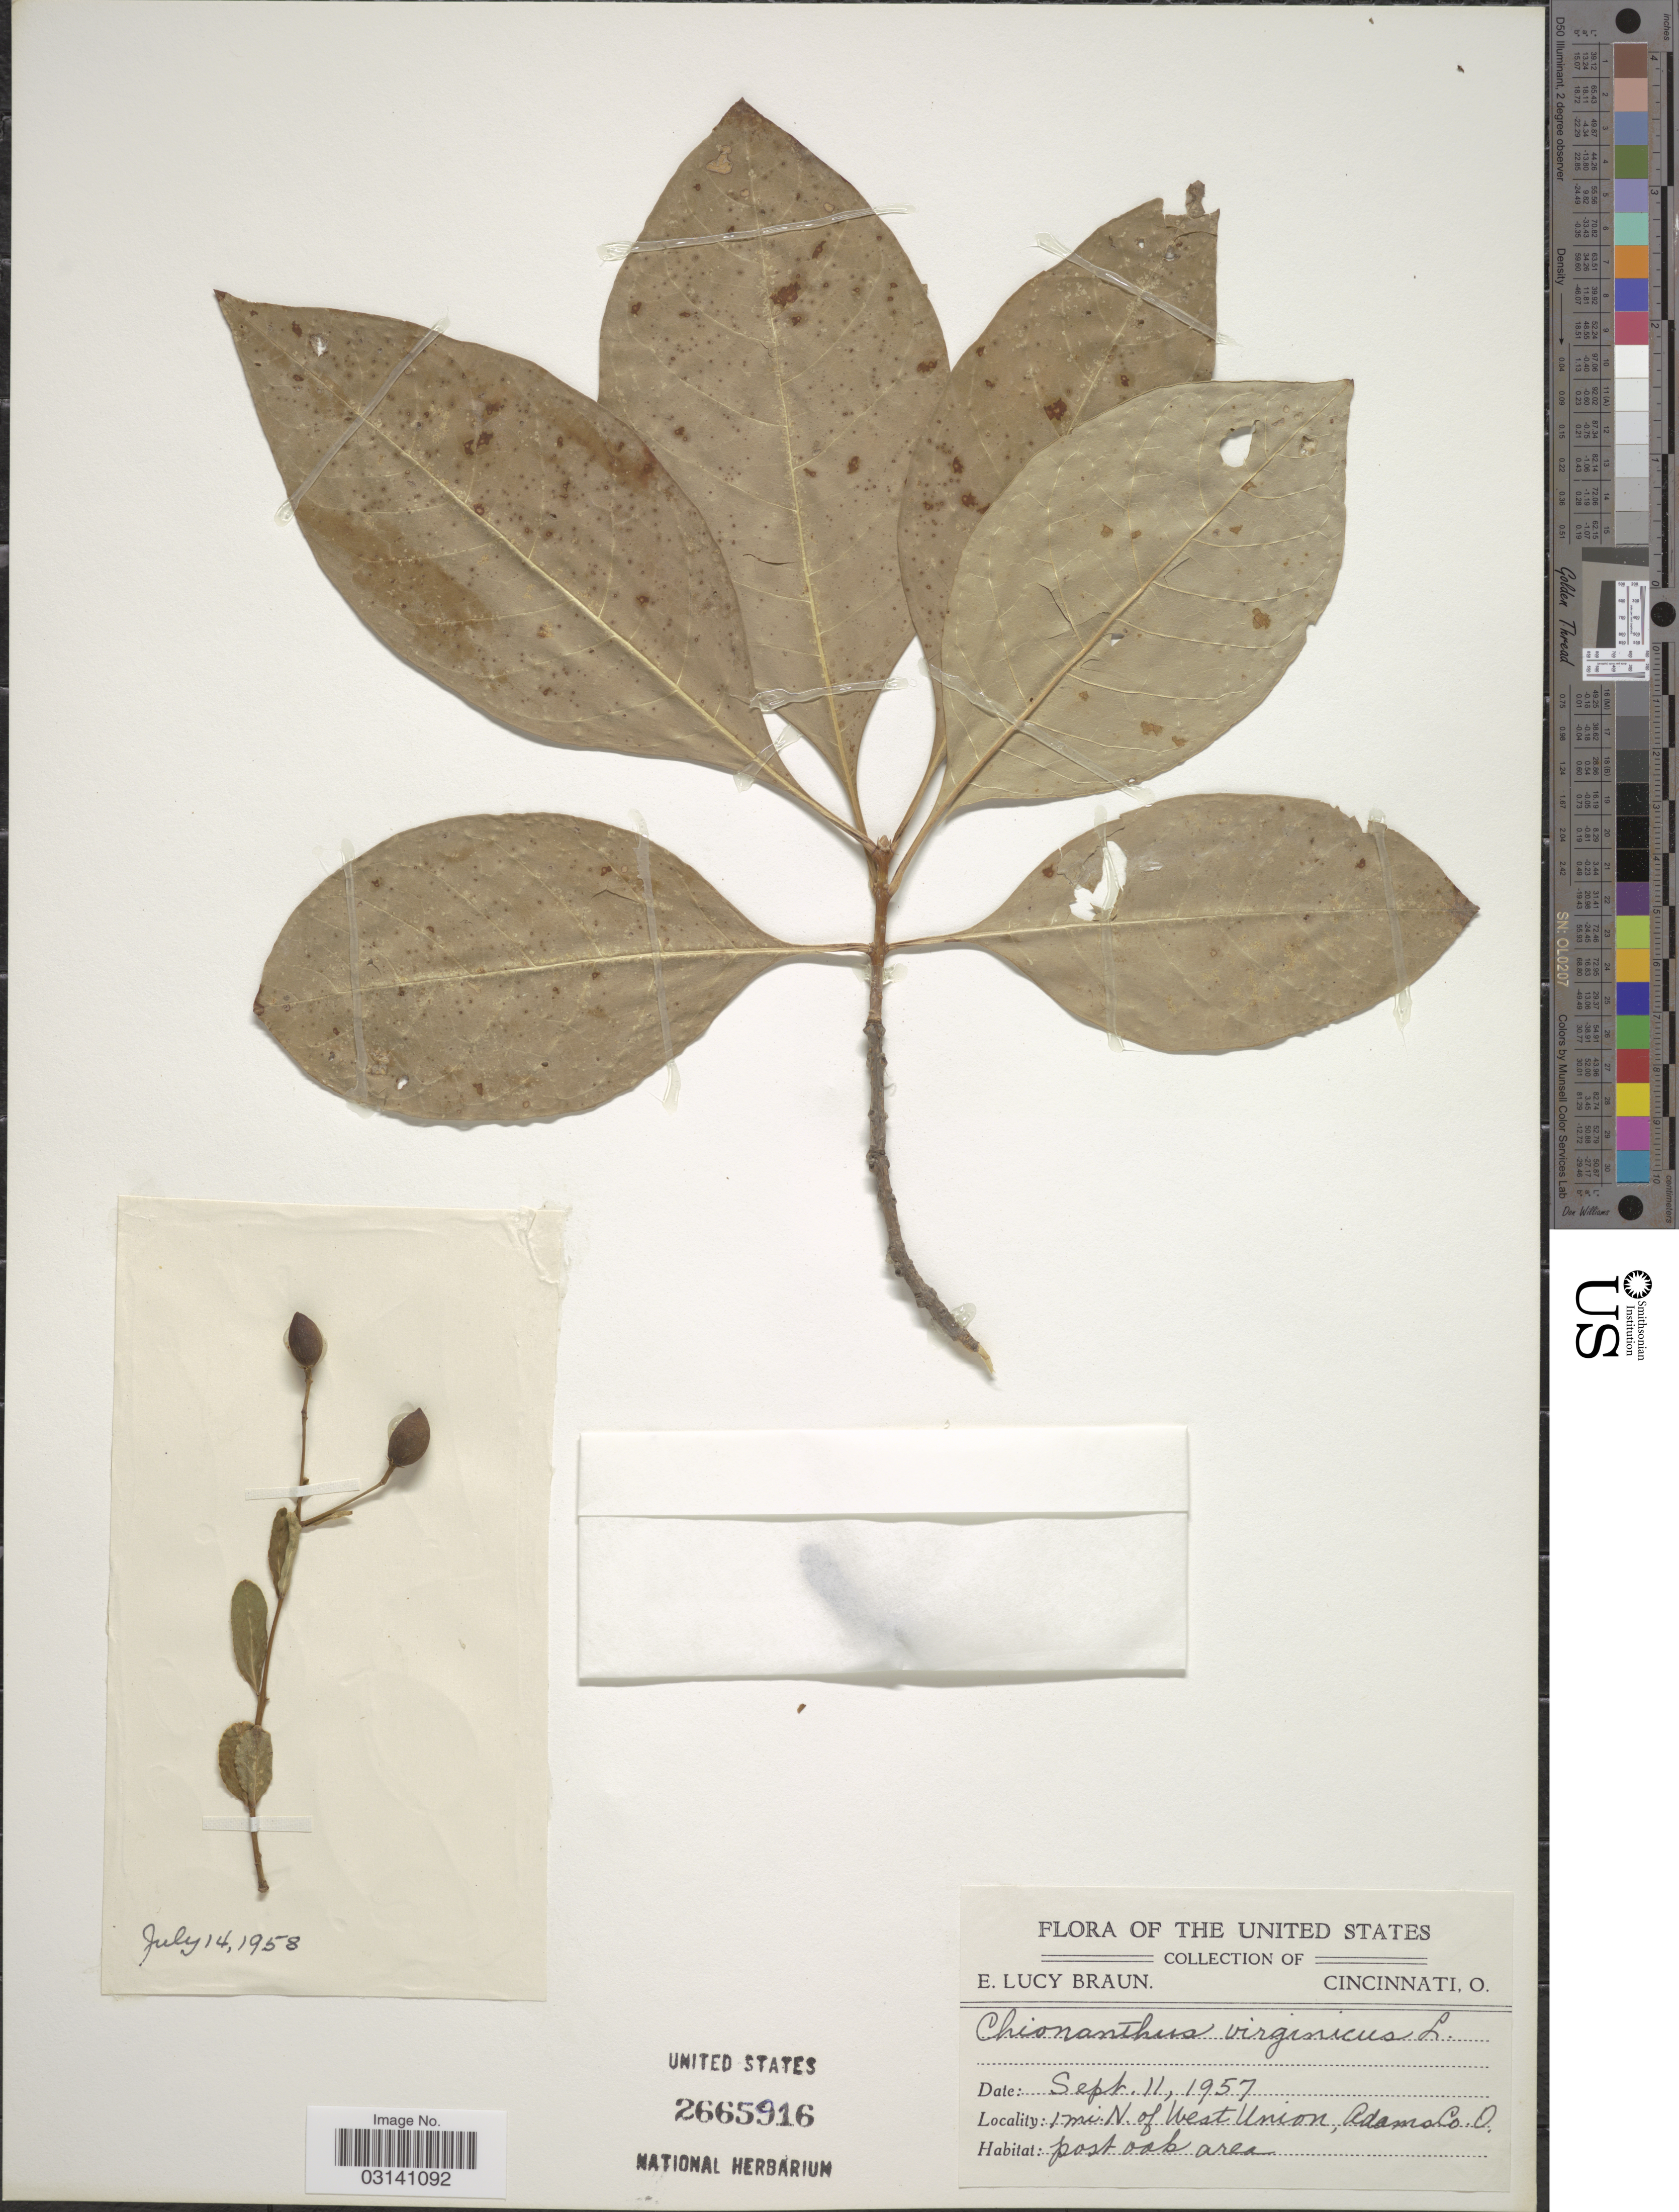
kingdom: Plantae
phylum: Tracheophyta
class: Magnoliopsida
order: Lamiales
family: Oleaceae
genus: Chionanthus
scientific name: Chionanthus virginicus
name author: L.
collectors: E. Braun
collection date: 1957-09-11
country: United States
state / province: Ohio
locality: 1 mi. N. of West Union, Adams Co., O.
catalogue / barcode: US 2665916